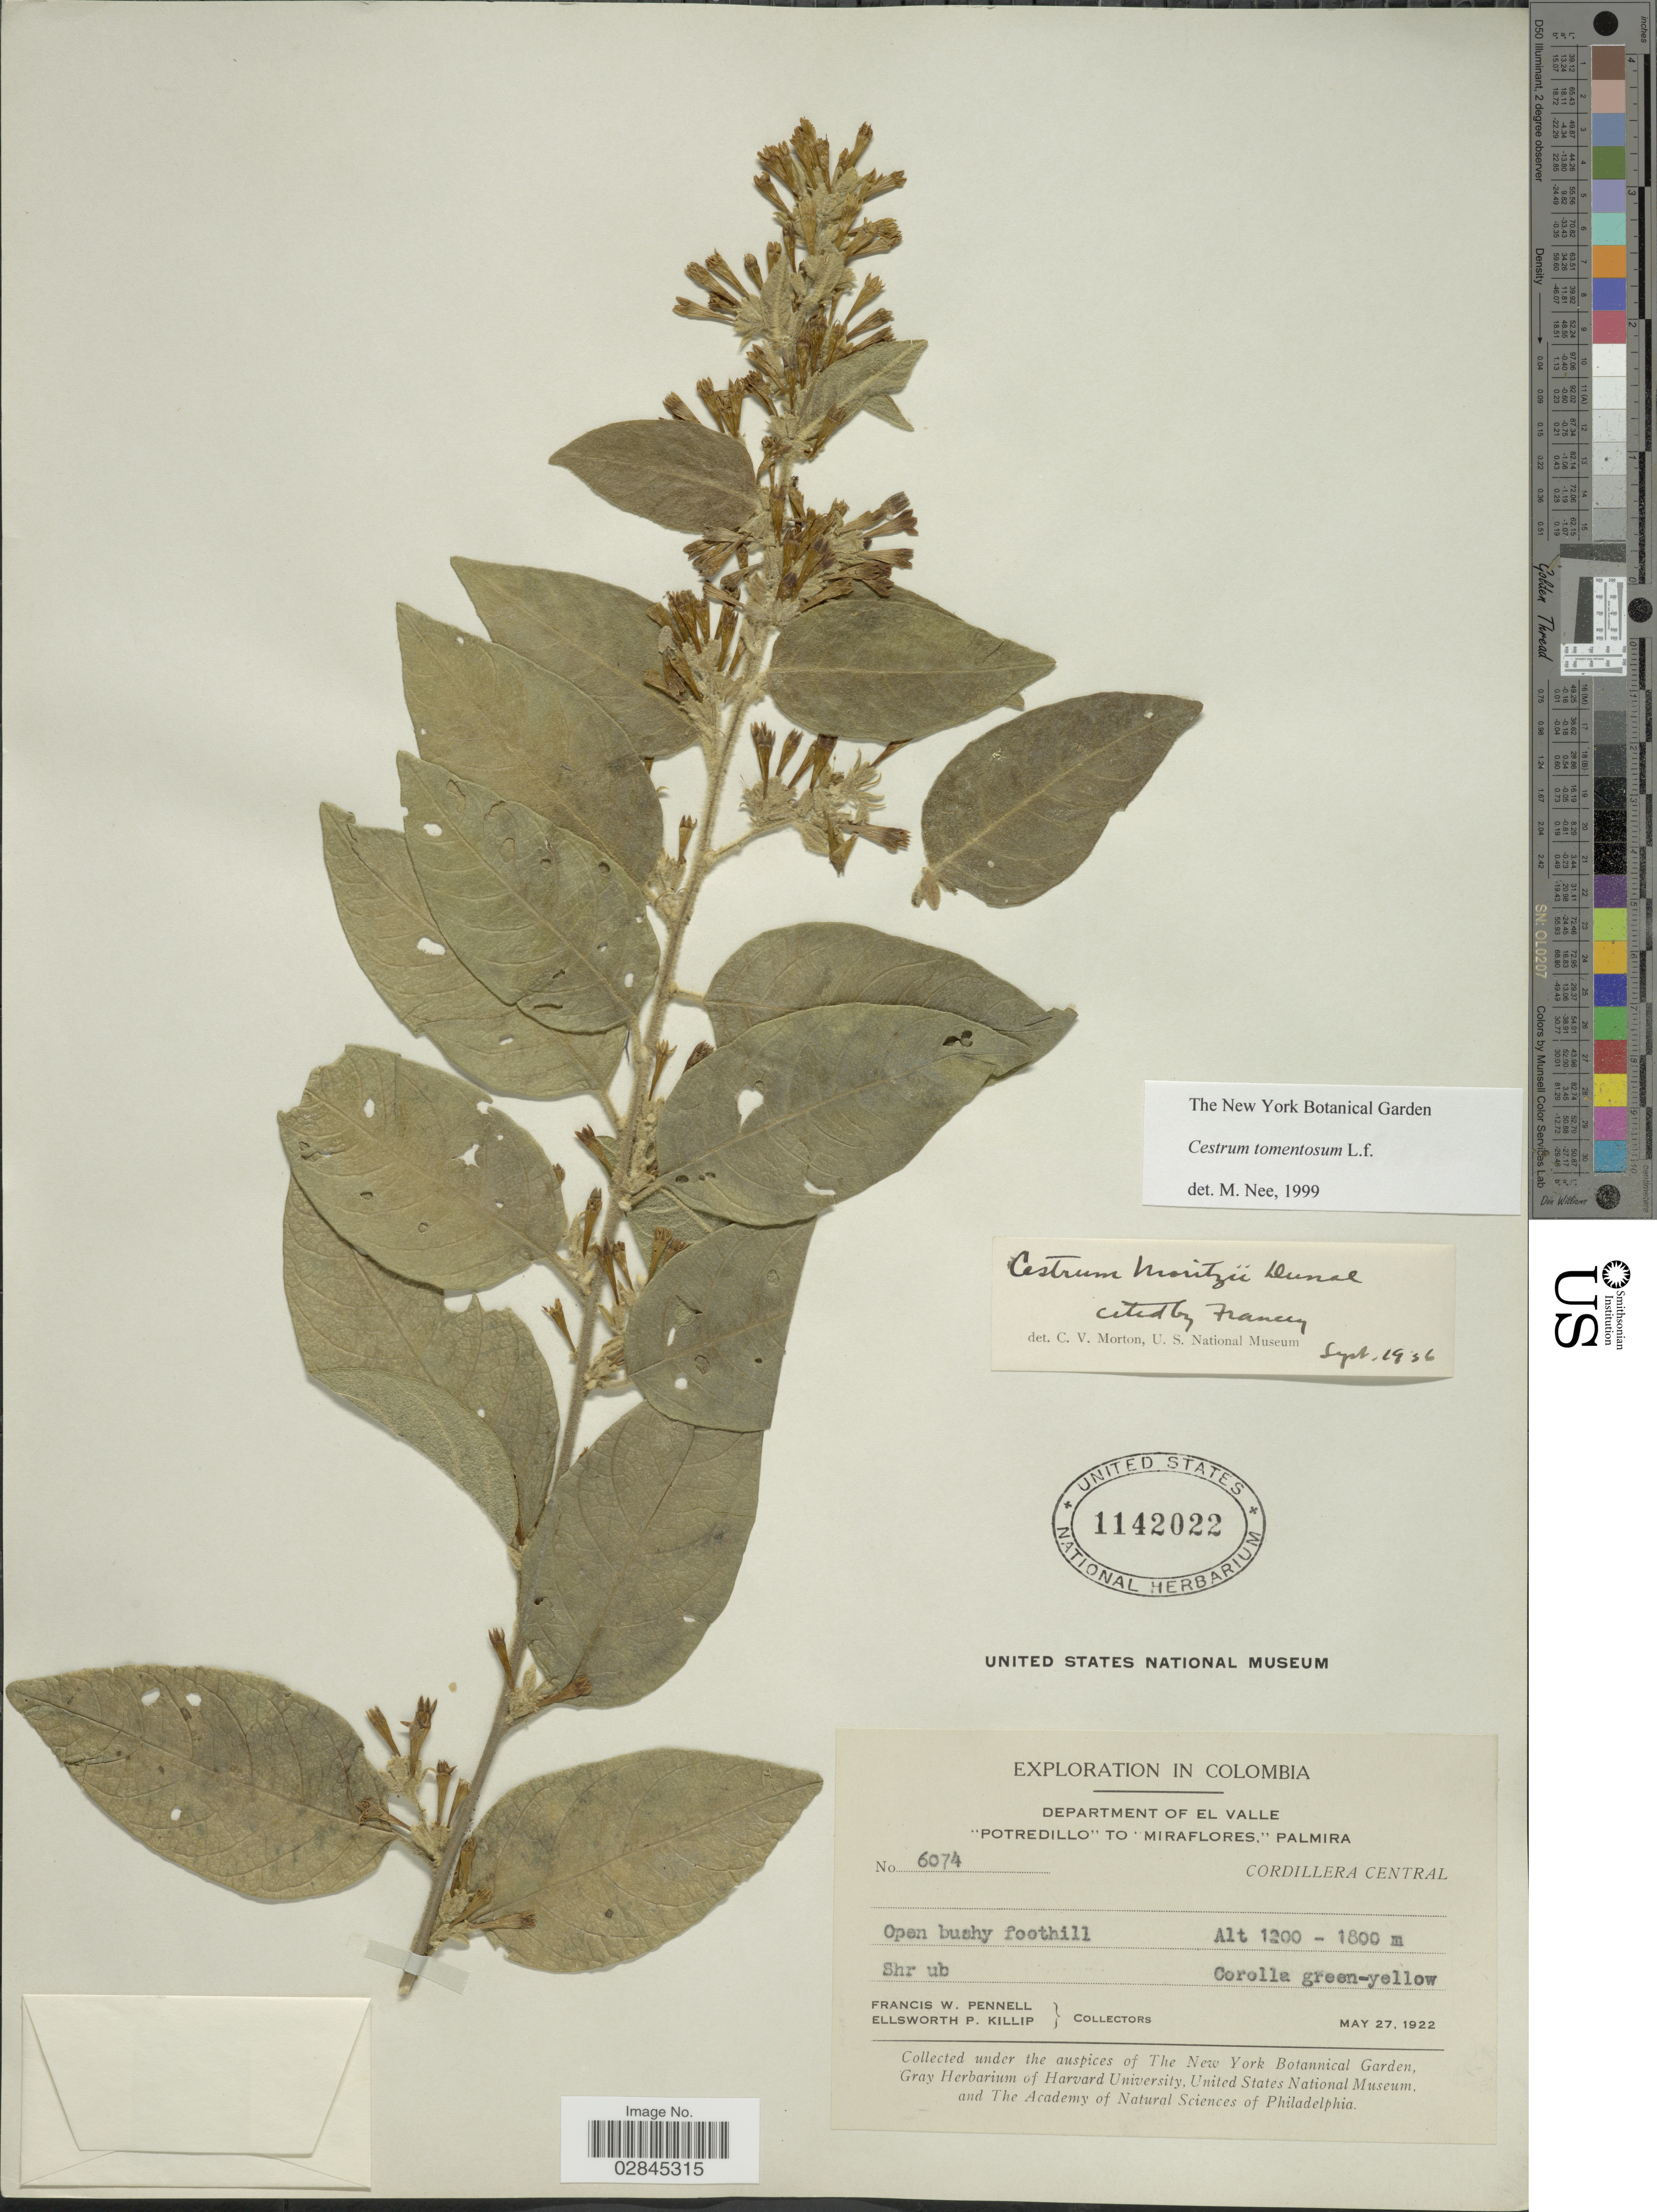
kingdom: Plantae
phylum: Tracheophyta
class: Magnoliopsida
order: Solanales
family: Solanaceae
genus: Cestrum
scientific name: Cestrum tomentosum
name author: L. f.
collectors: F. W. Pennell & E. P. Killip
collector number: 6074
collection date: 1922-05-27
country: Colombia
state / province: Valle del Cauca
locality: Department of El Valle. "Potredillo" to "Miraflores", Palmira. Cordillera Central.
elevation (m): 1200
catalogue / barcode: US 1142022